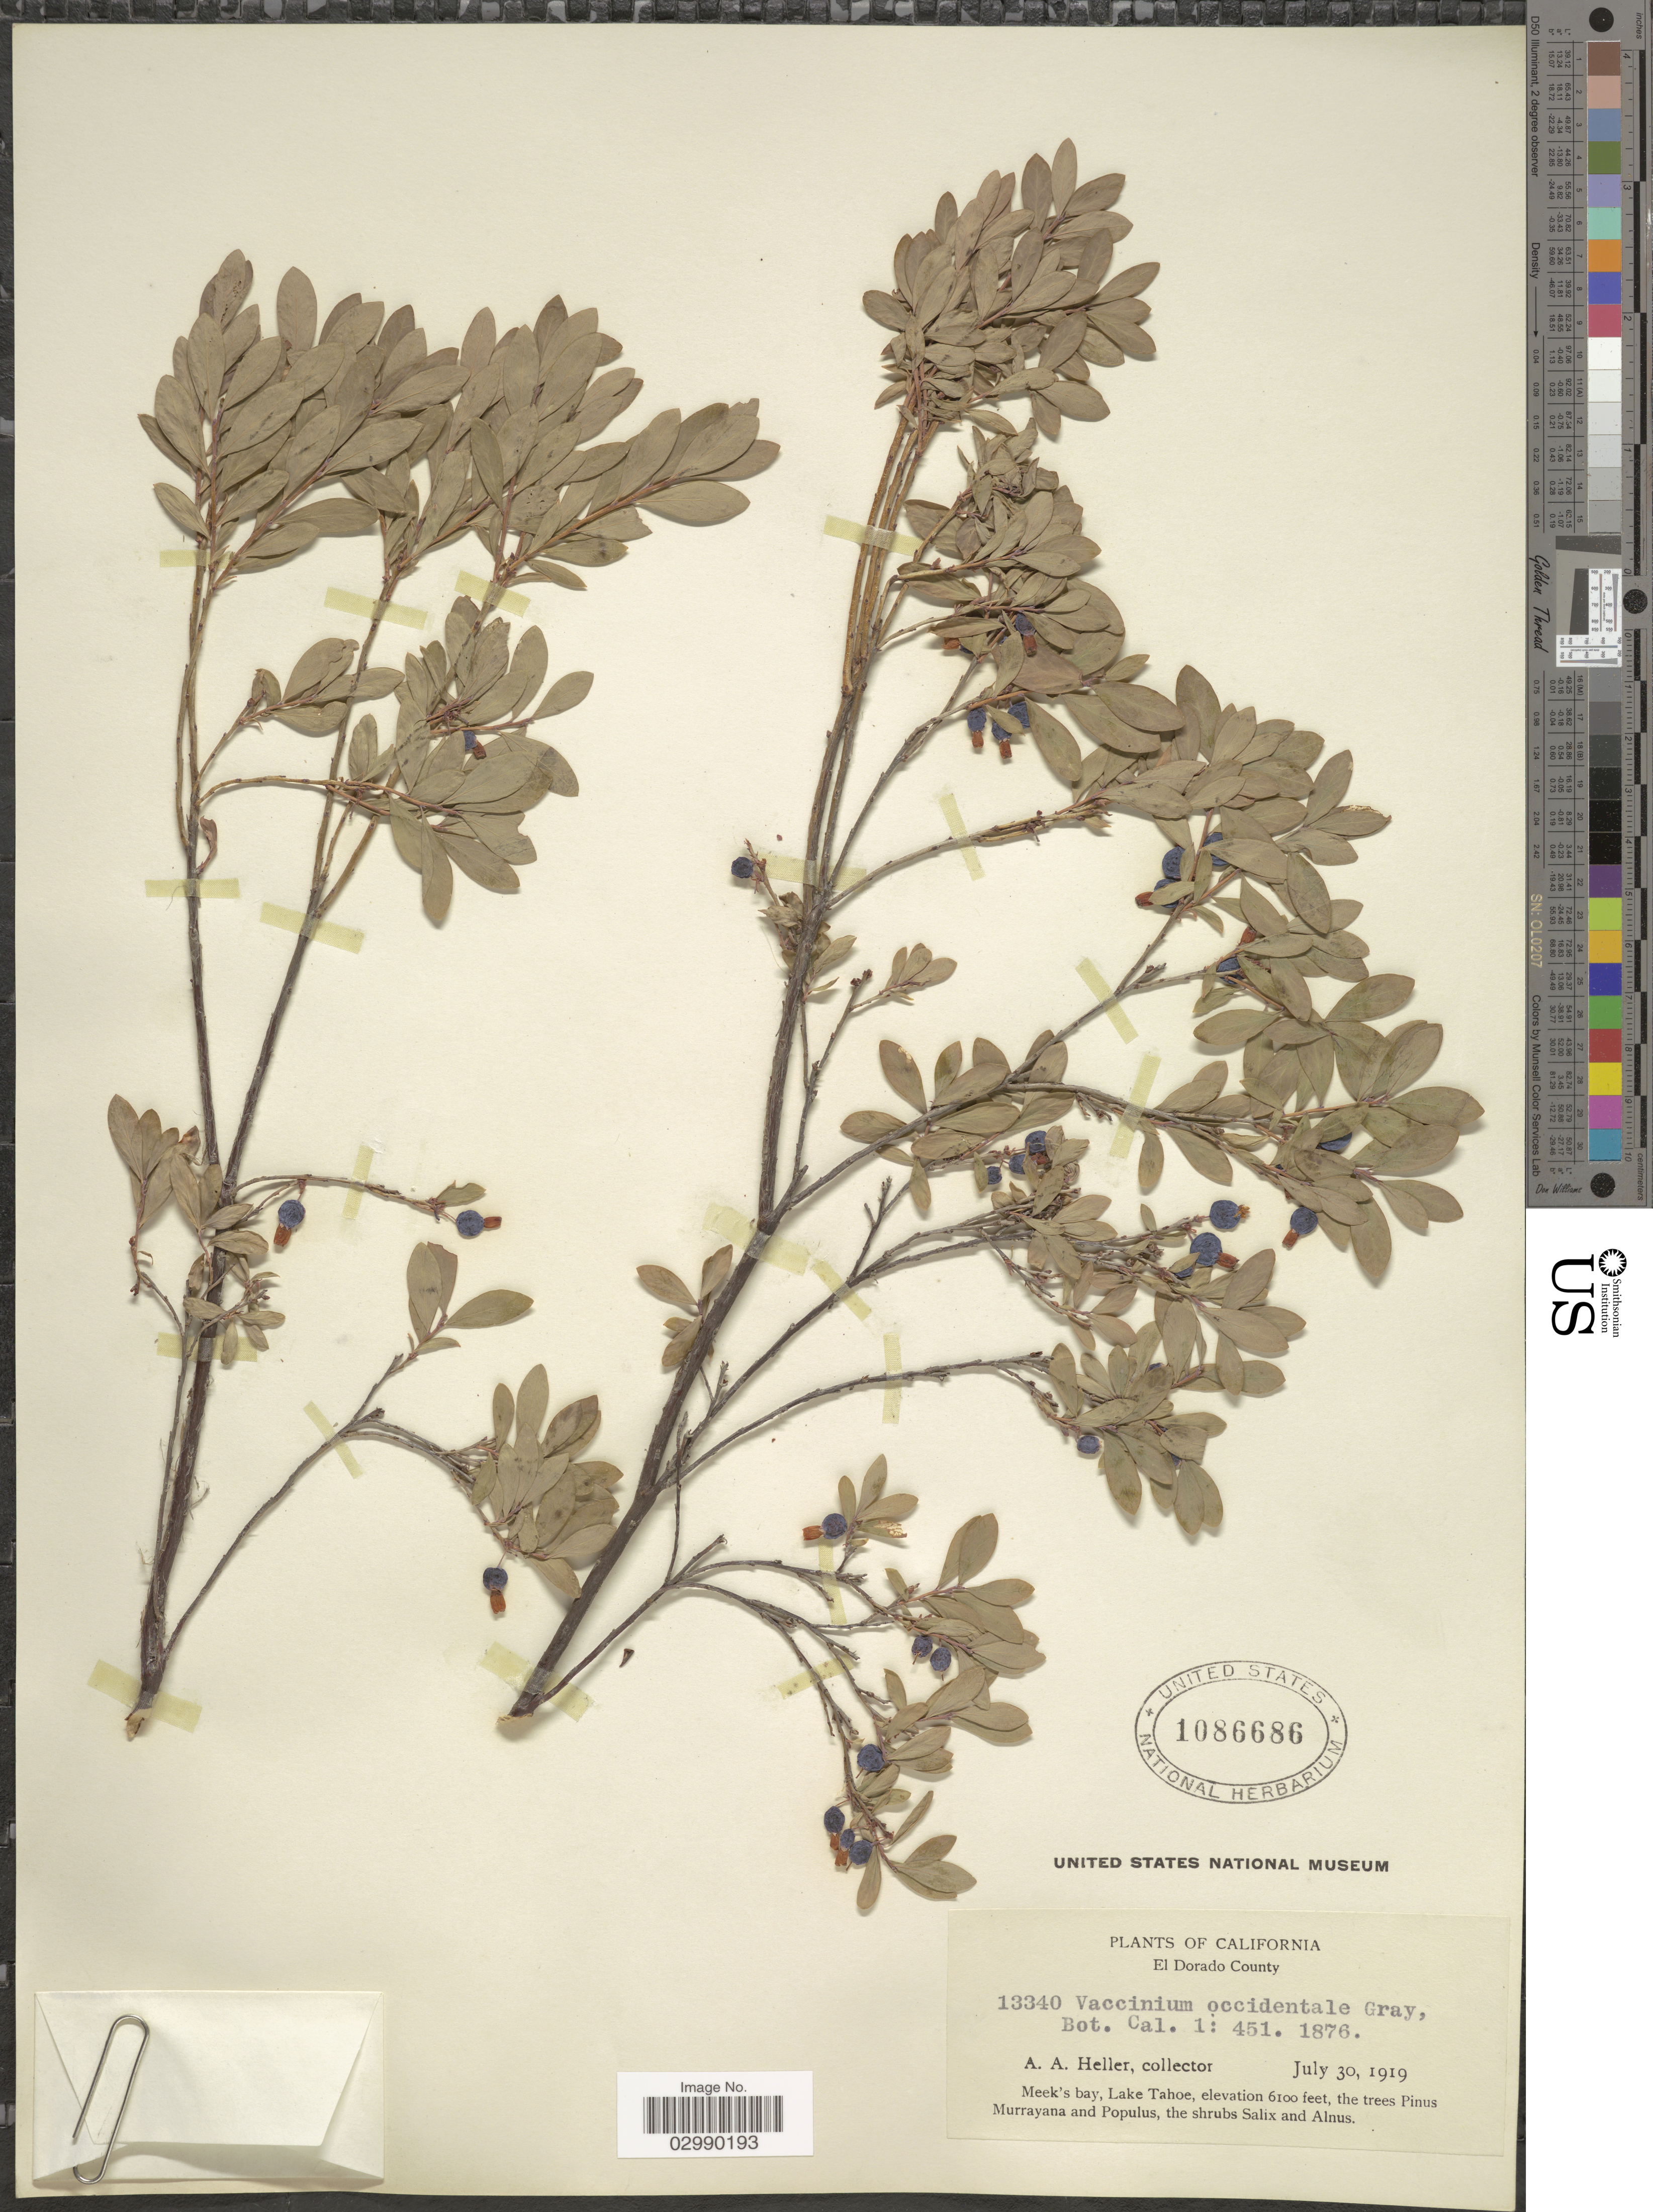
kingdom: Plantae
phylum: Tracheophyta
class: Magnoliopsida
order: Ericales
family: Ericaceae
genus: Vaccinium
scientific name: Vaccinium uliginosum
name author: L.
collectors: A. A. Heller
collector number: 13340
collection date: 1919-07-30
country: United States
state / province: California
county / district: El Dorado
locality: El Dorado County, Meek's bay, Lake Tahoe.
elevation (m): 1859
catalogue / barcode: US 1086686